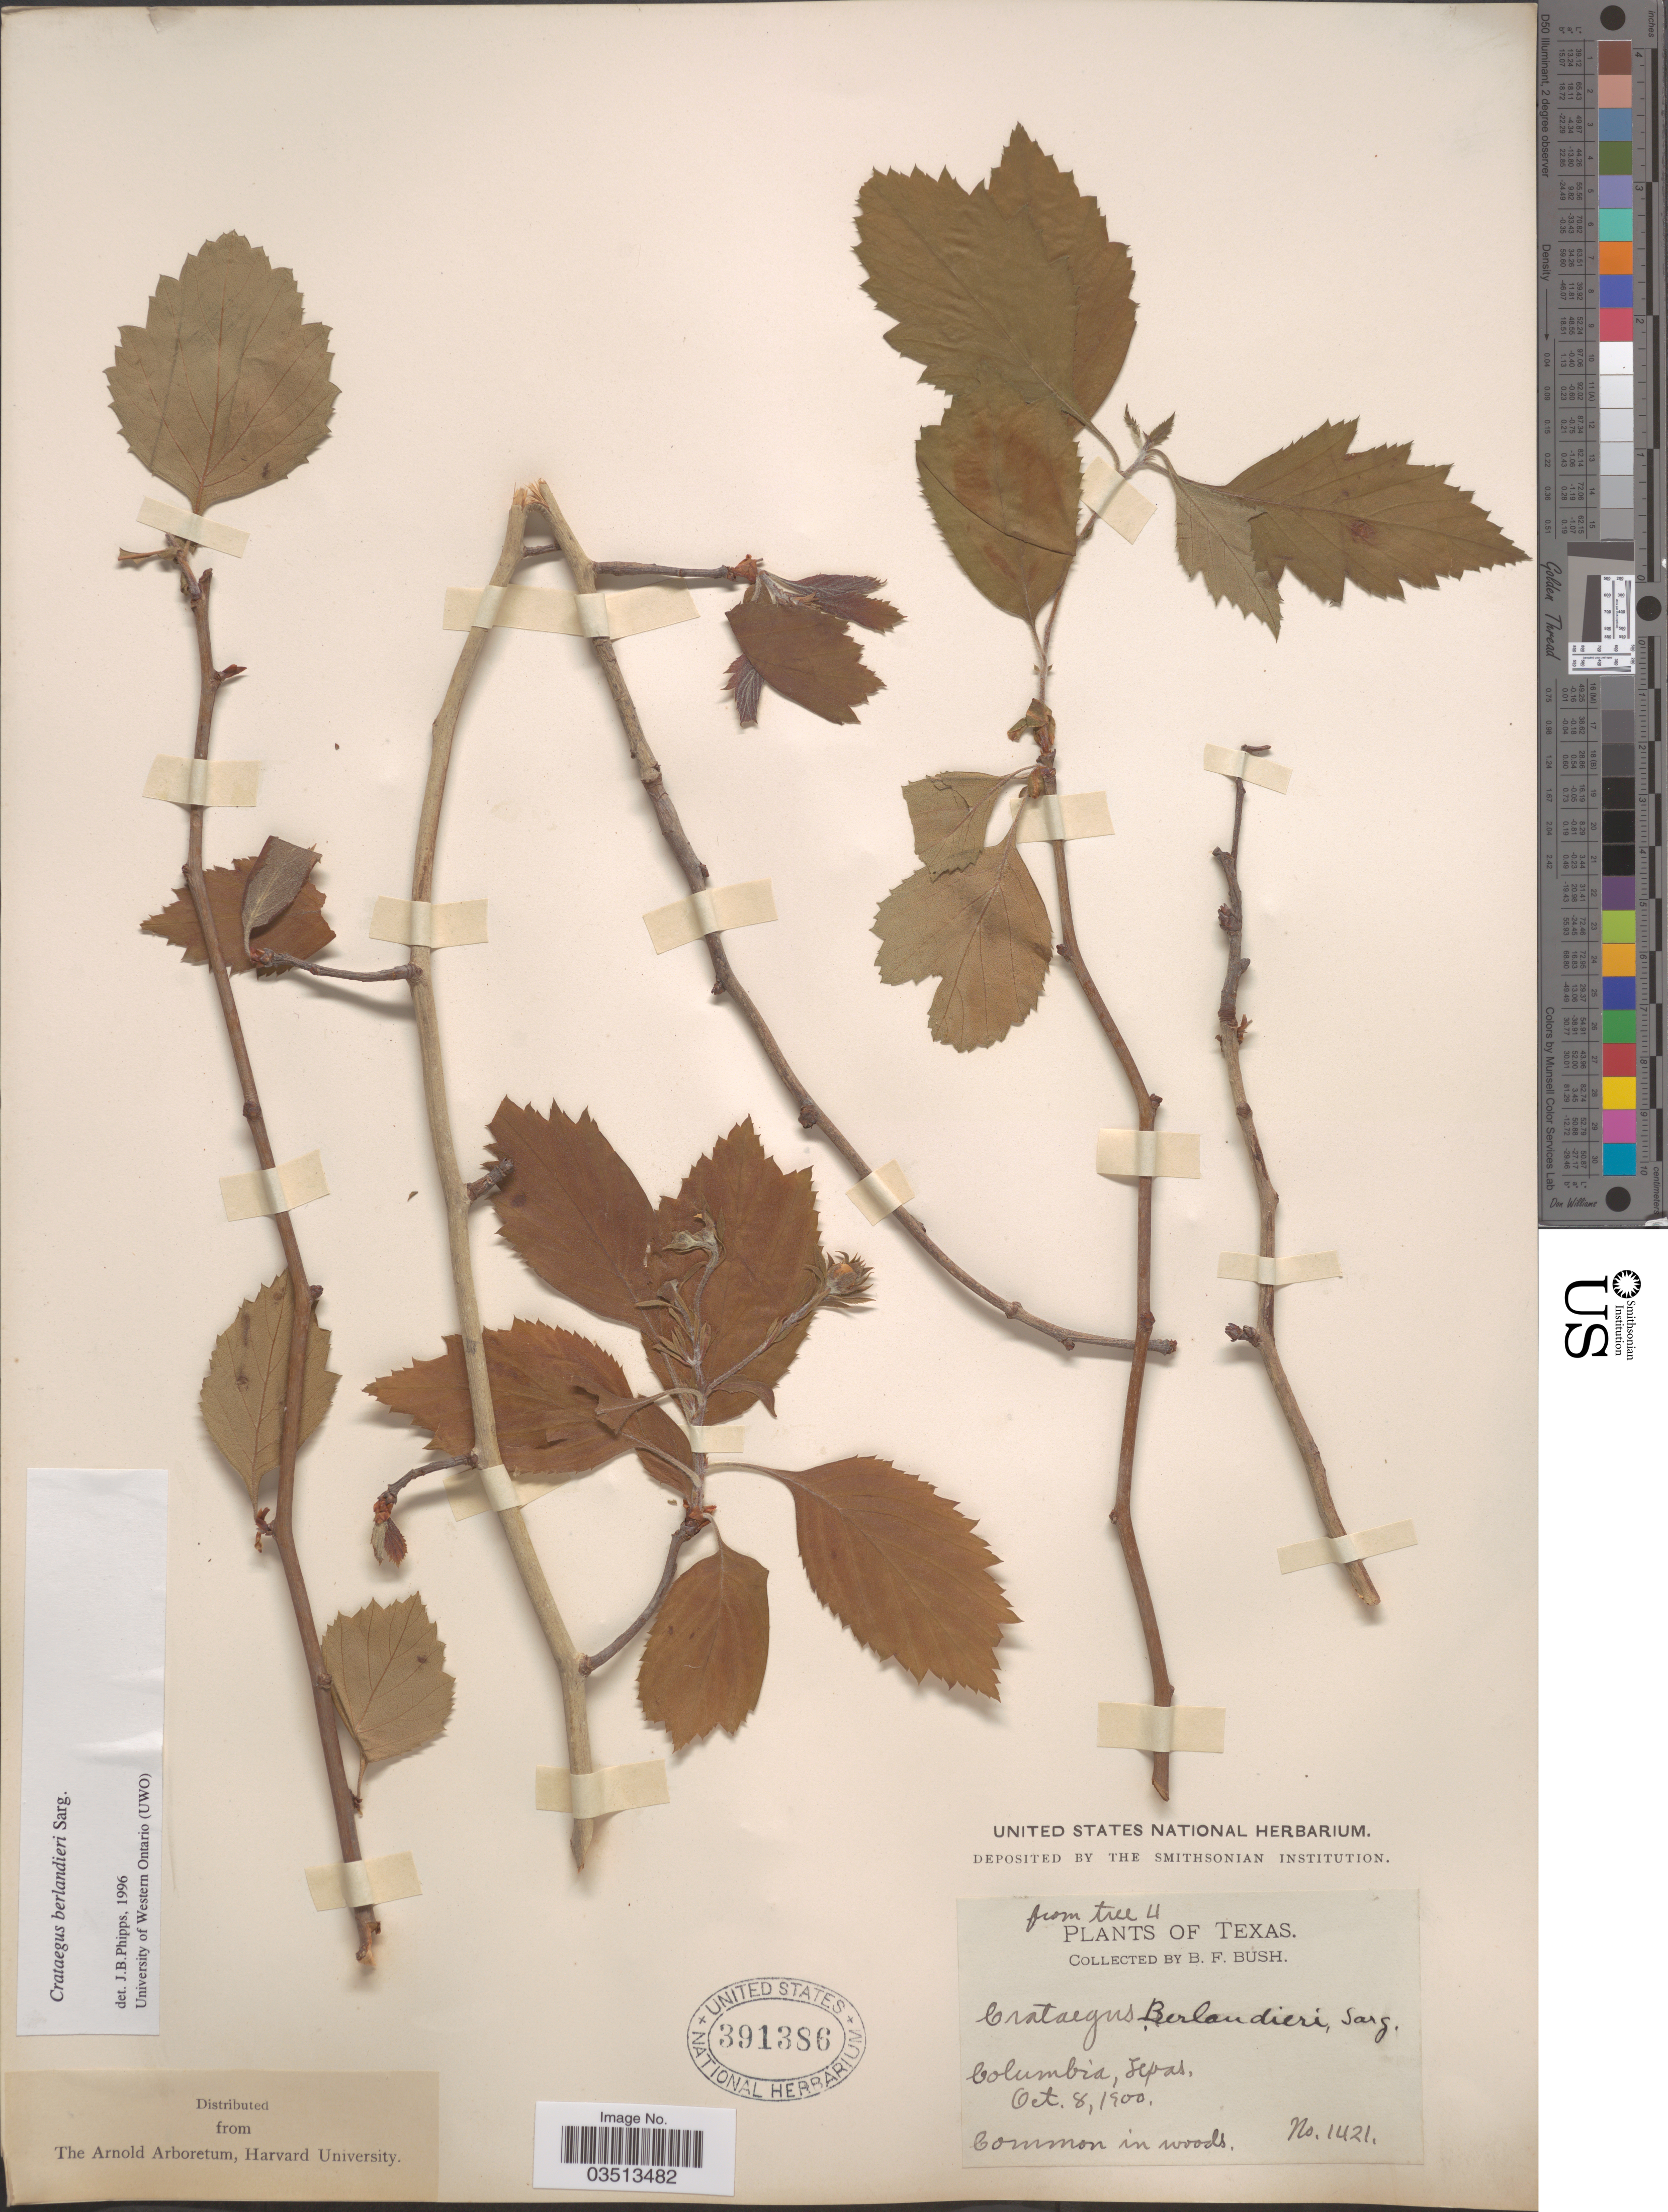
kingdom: Plantae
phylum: Tracheophyta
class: Magnoliopsida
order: Rosales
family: Rosaceae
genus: Crataegus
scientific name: Crataegus berlandieri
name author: Sarg.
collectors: B. F. Bush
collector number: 1421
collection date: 1900-10-08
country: United States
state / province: Texas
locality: Columbia.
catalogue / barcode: US 391386